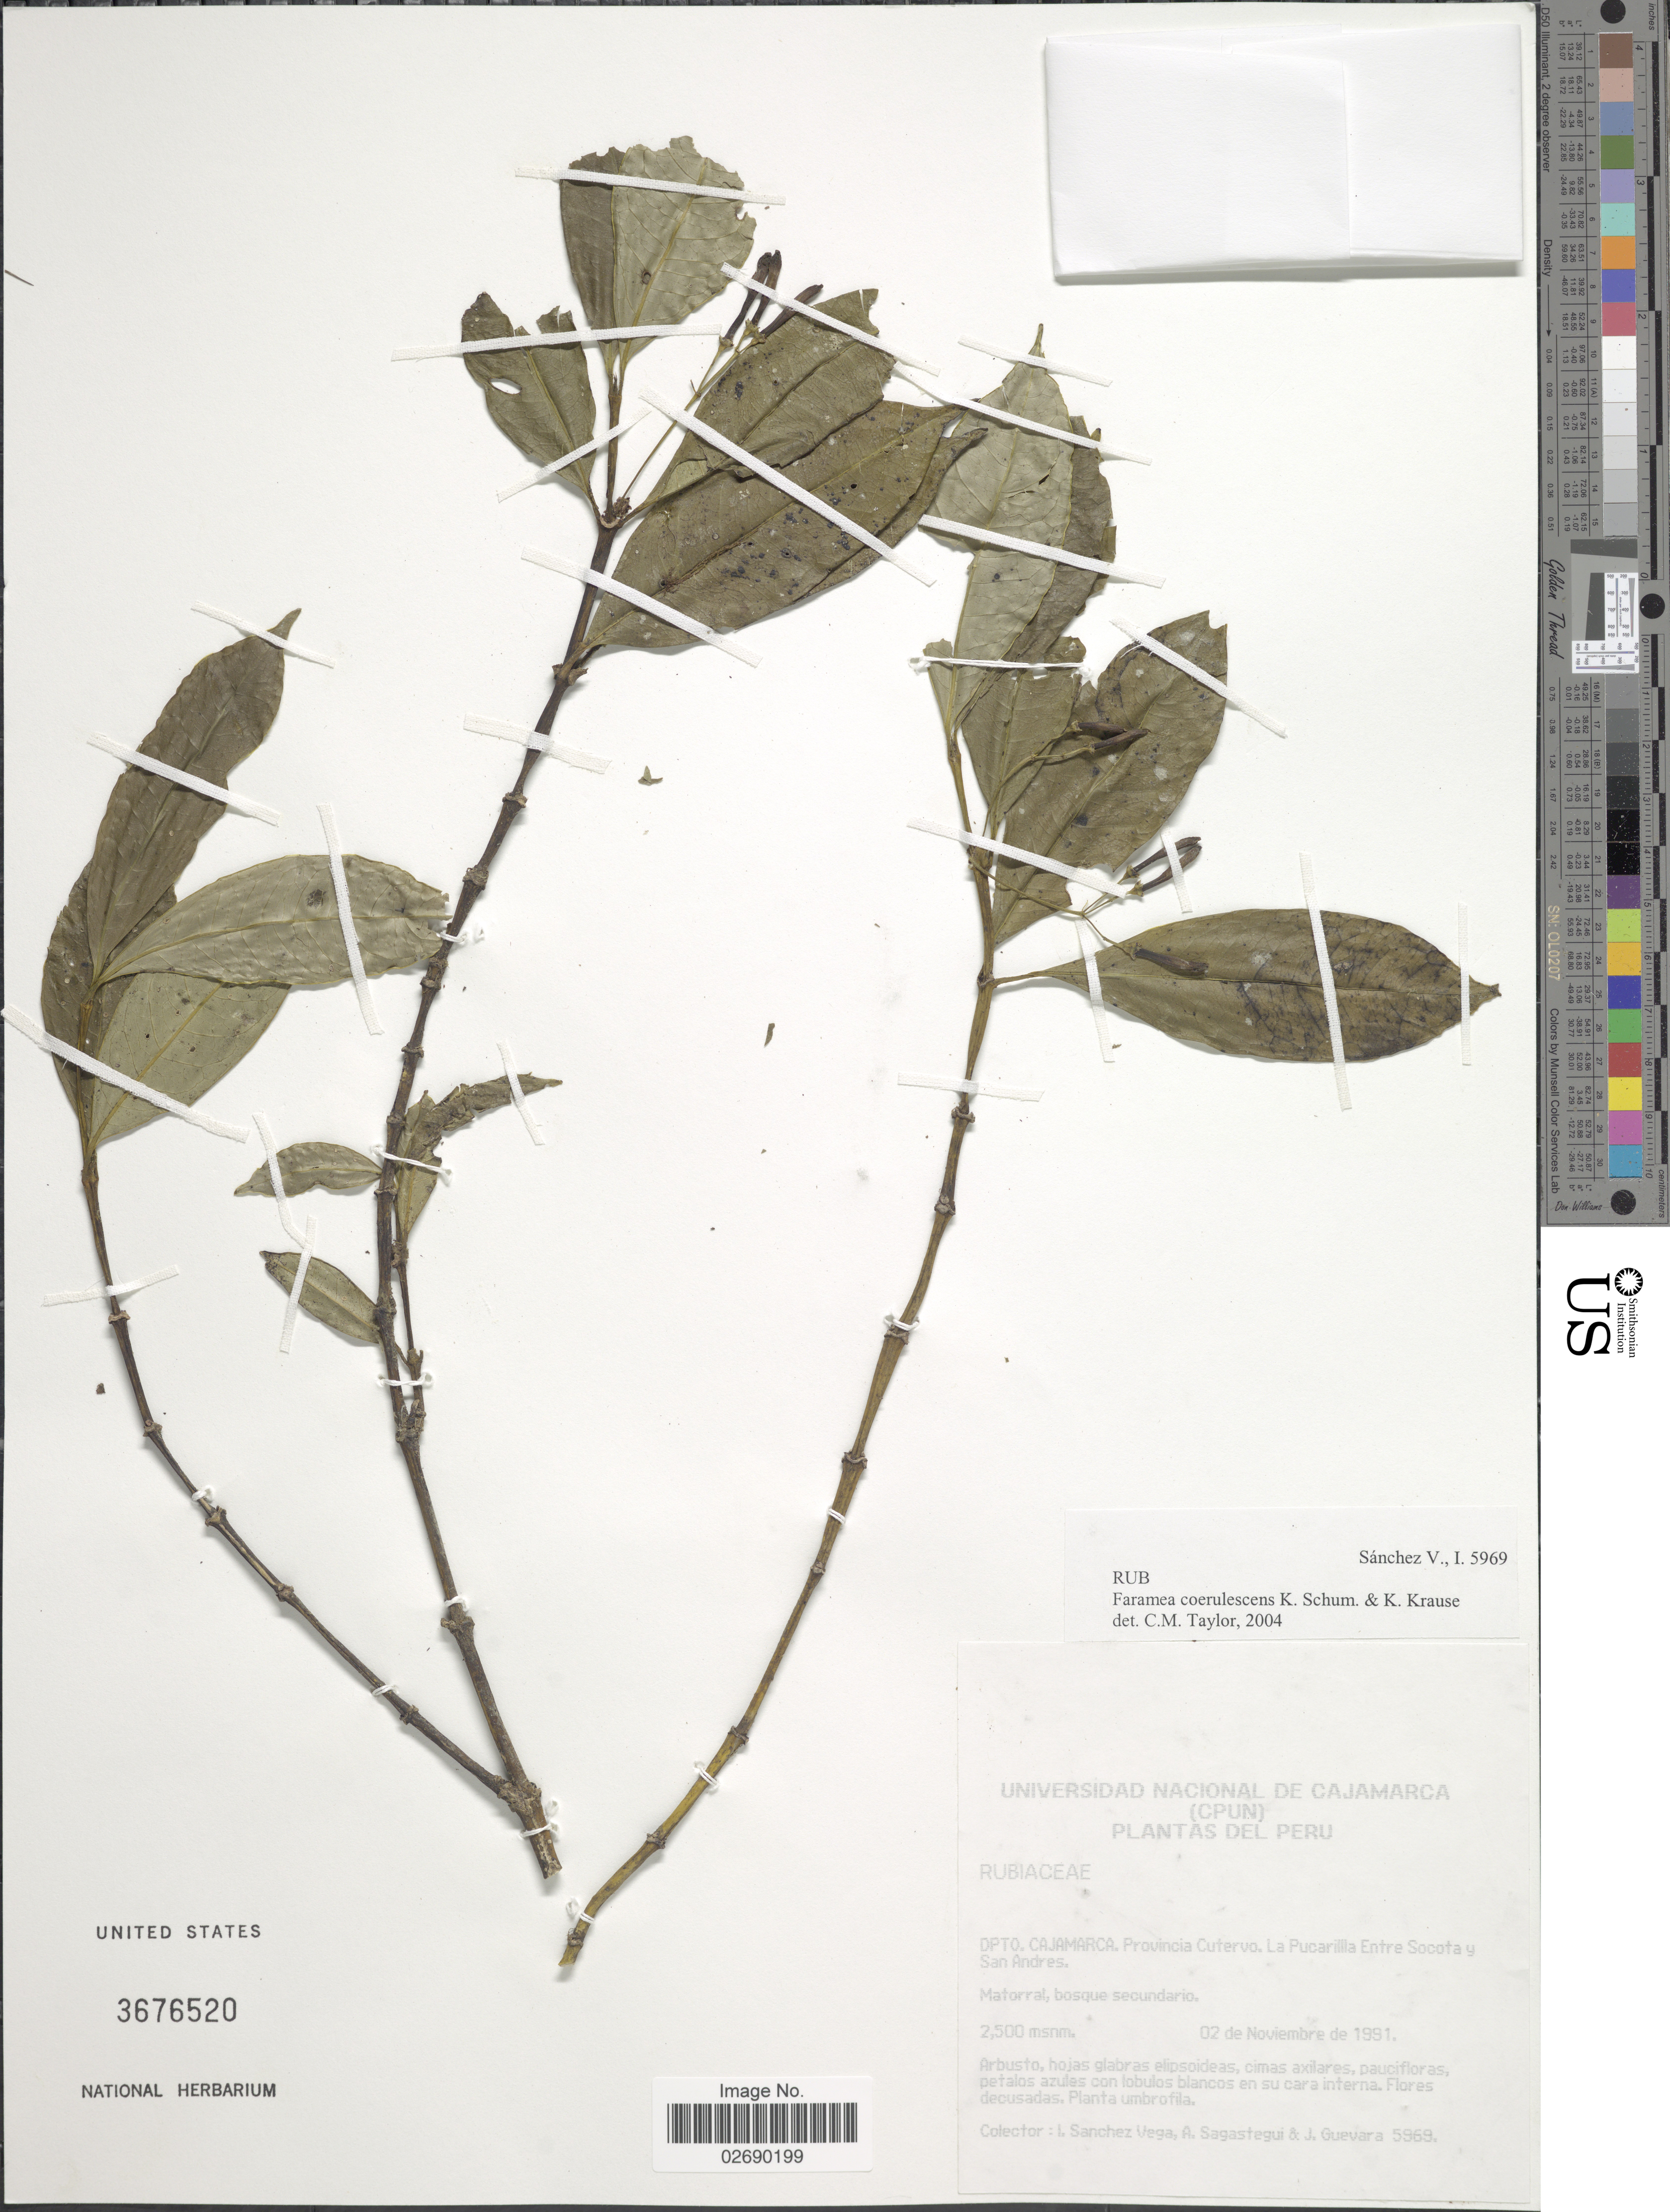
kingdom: Plantae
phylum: Tracheophyta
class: Magnoliopsida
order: Gentianales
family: Rubiaceae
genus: Faramea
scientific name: Faramea coerulescens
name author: K. Schum. & K. Krause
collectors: I. Sánchez Vega, A. Sagastegui & J. Guevara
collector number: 5969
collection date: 1991-11-02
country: Peru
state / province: Cajamarca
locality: Dpto Cajamarca. Provincia Cutervo. la Pucarilla Entre Socota y San Andres. Matorral, bosque secundario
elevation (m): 2500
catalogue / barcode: US 3676520